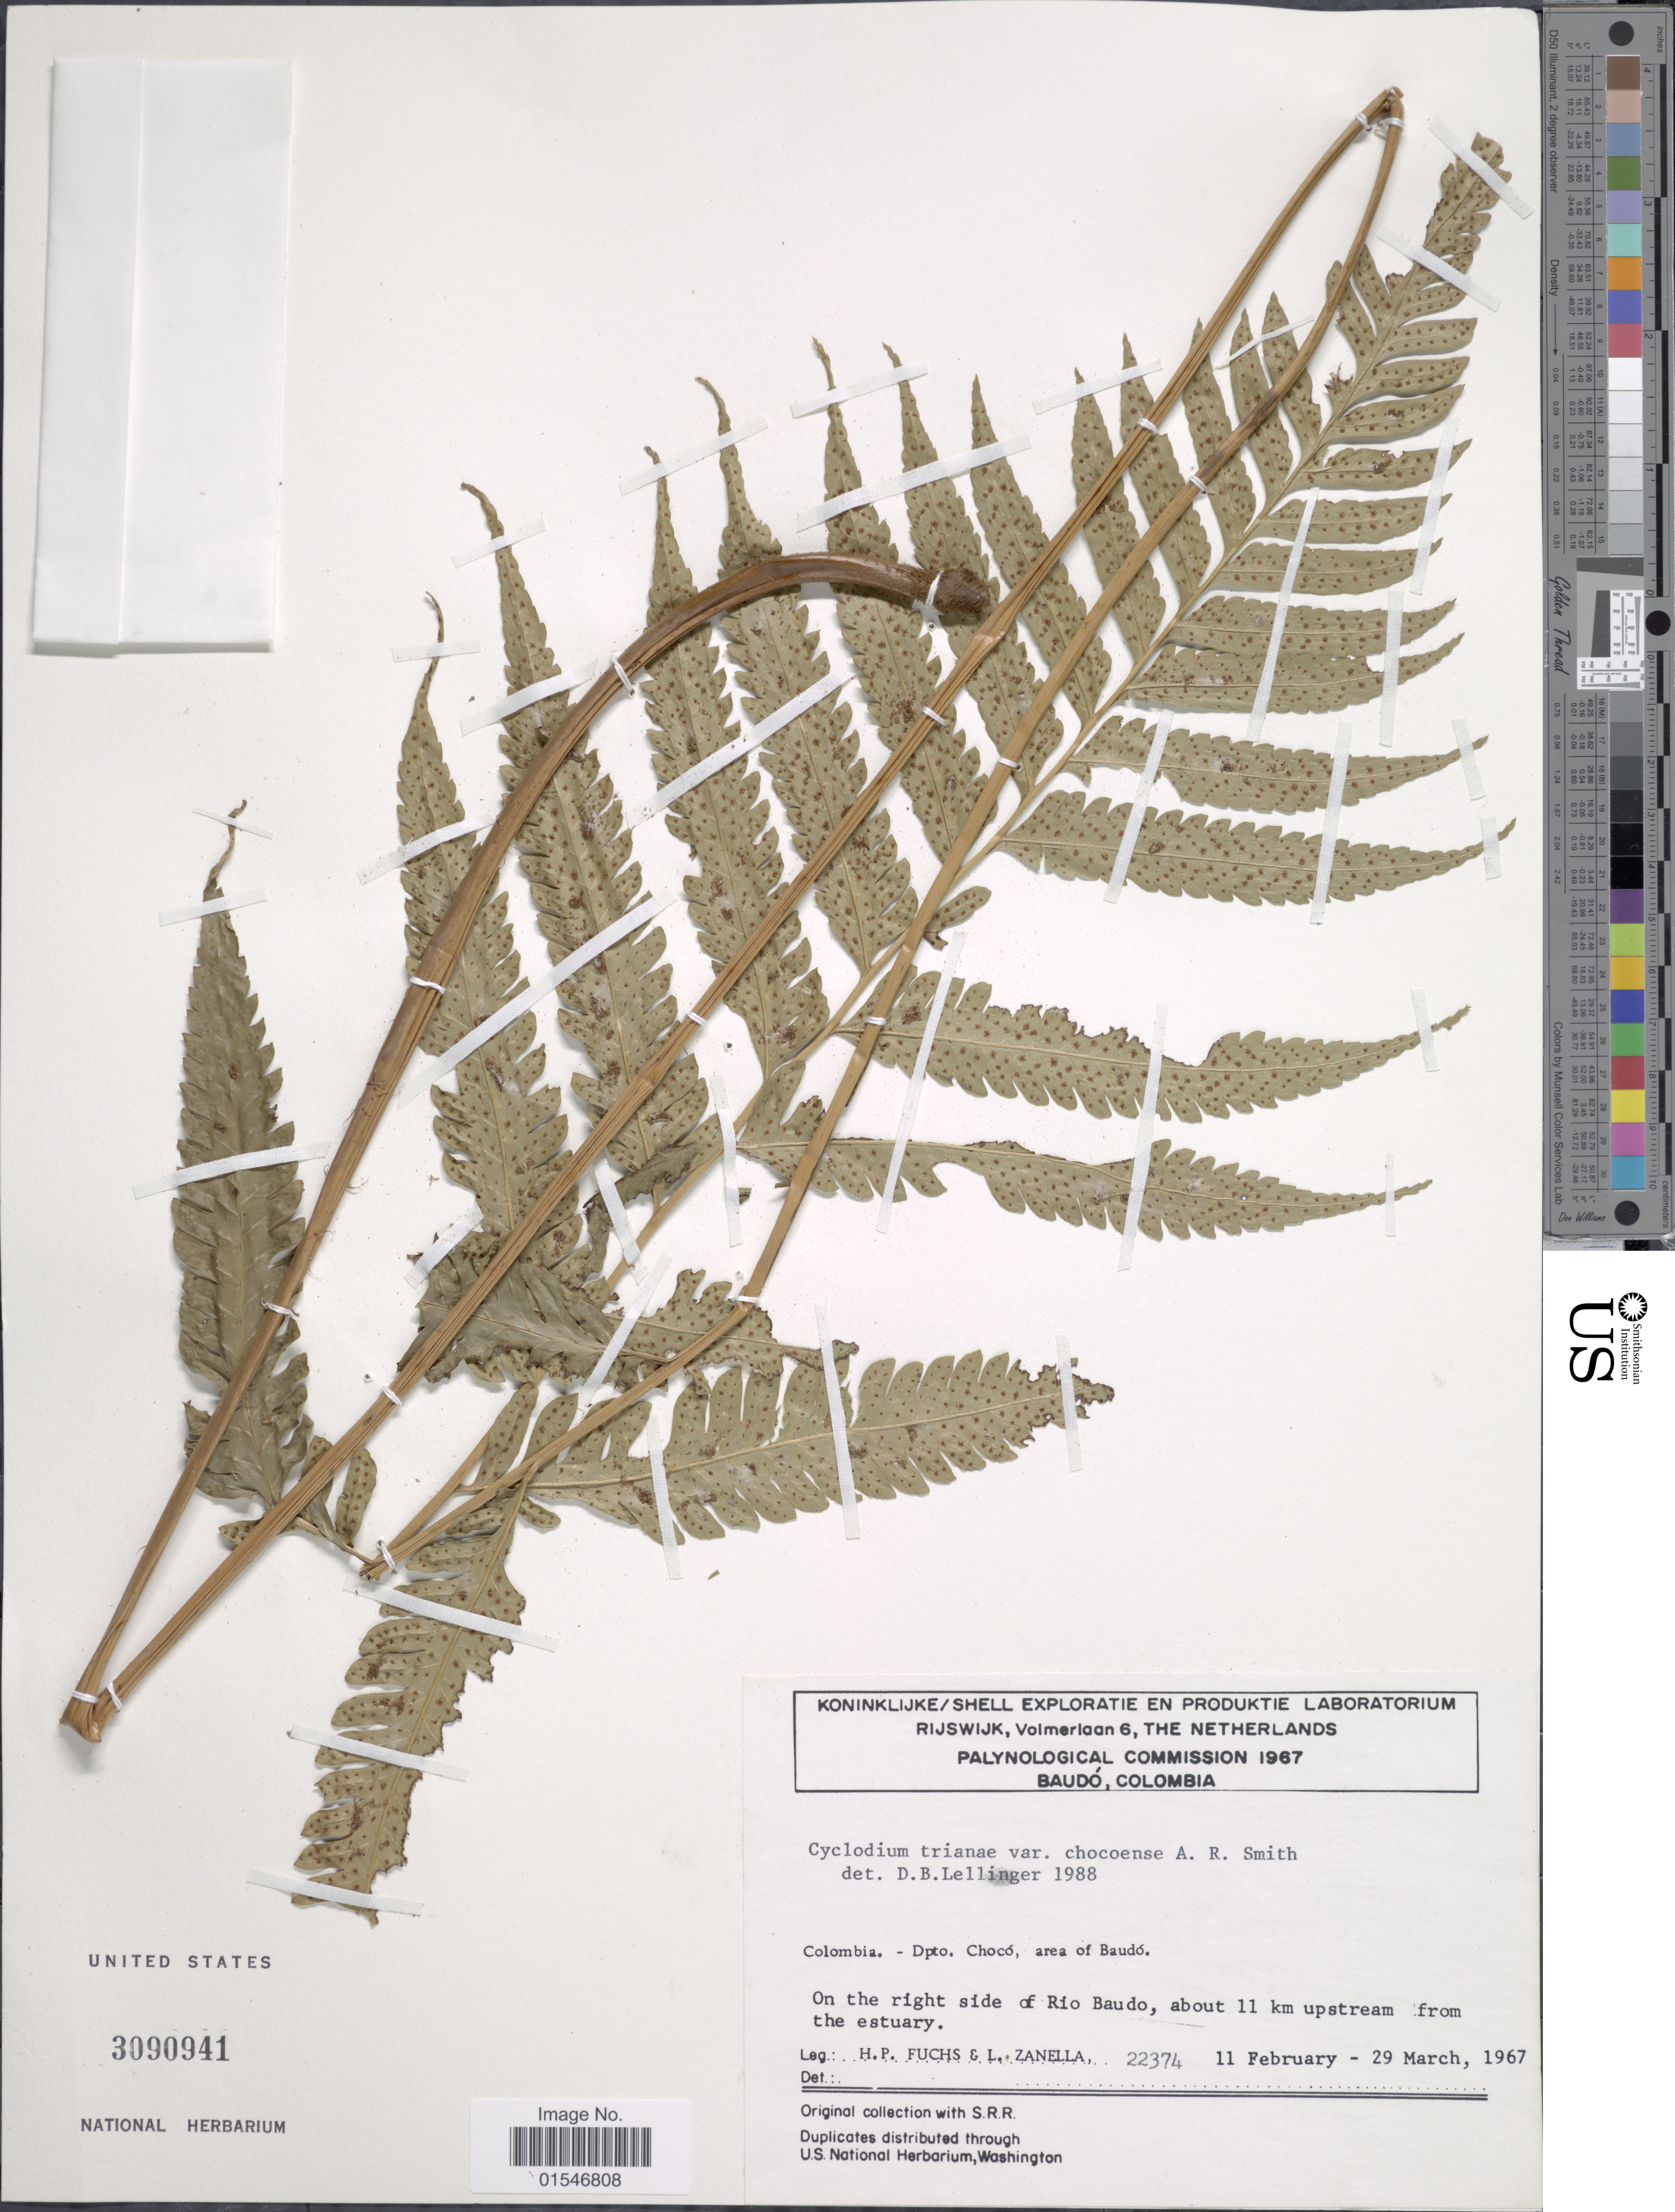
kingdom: Plantae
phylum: Tracheophyta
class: Polypodiopsida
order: Polypodiales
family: Dryopteridaceae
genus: Cyclodium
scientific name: Cyclodium trianae var. chocoense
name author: A.R. Sm.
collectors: H. P. Fuchs & L. Zanella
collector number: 22374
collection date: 1967-02-11/1967-03-29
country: Colombia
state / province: Chocó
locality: Baudo, Colombia.- Dpto. Choco, area of Baudo. On the right side of Rio Baudo, about 11 km upstream from the estuary.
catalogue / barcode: US 3090941